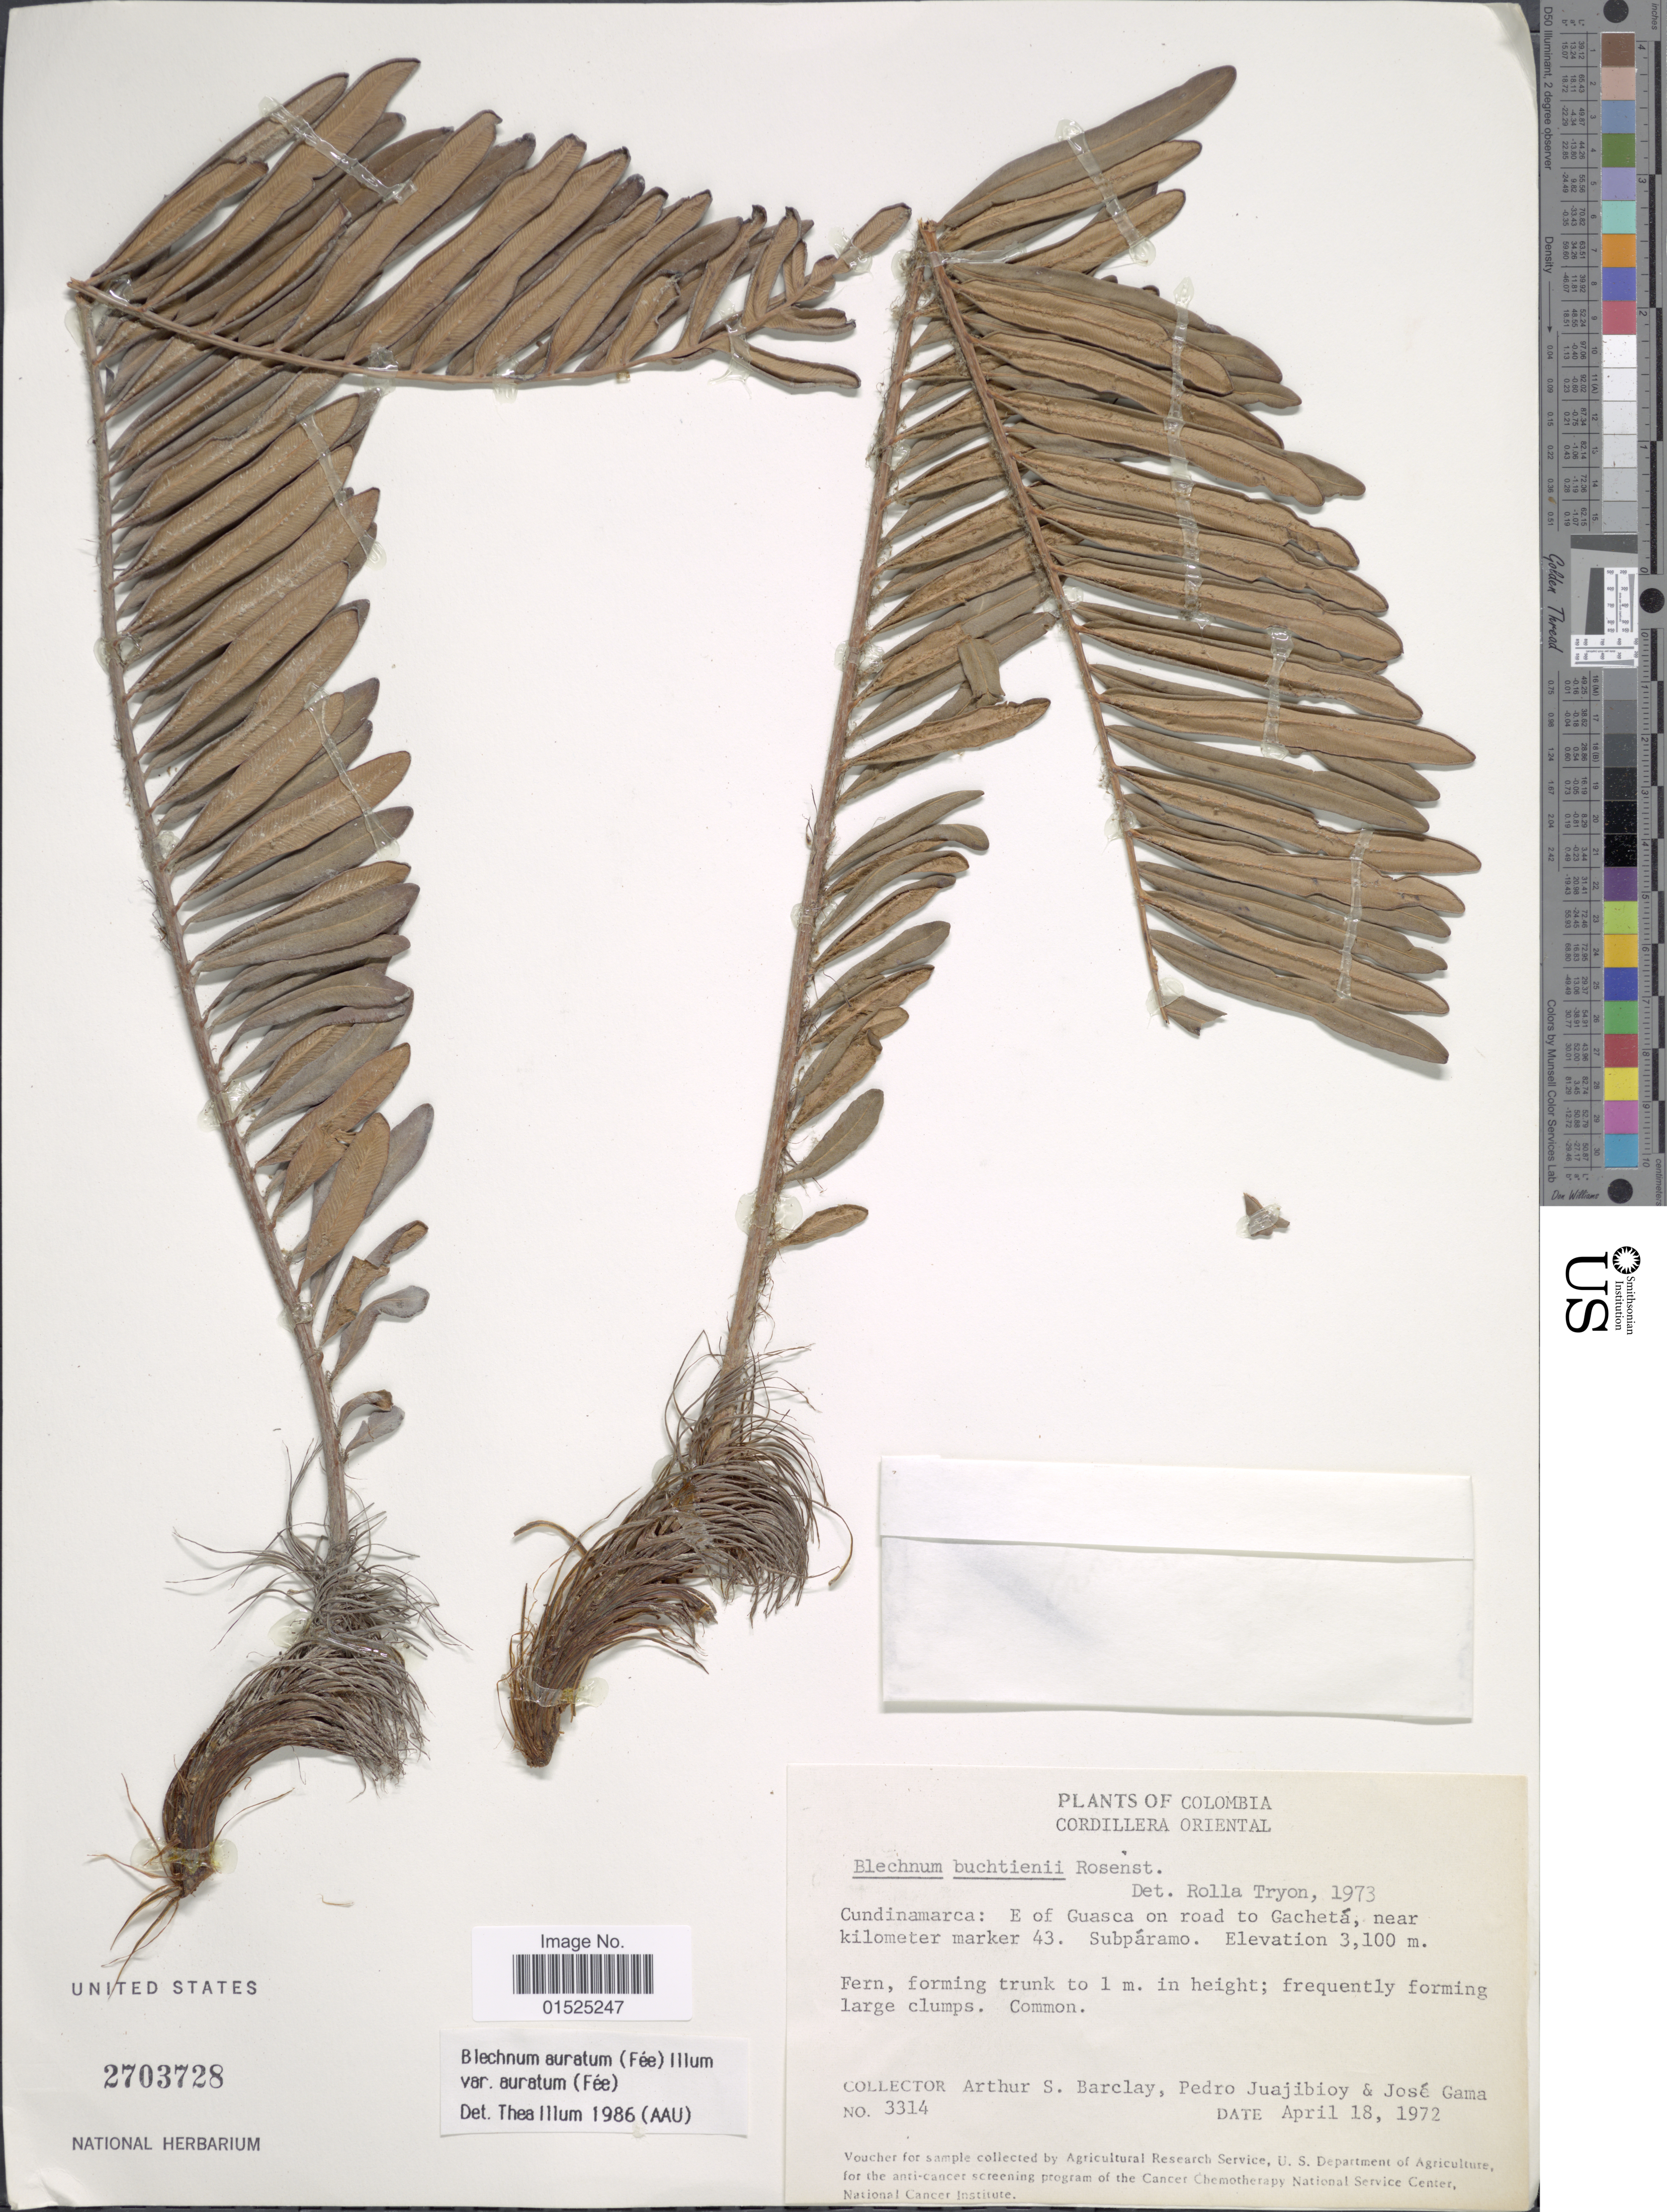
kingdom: Plantae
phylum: Tracheophyta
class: Polypodiopsida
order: Polypodiales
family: Blechnaceae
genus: Blechnum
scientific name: Blechnum auratum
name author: (Fée) R.M. Tryon & Stolze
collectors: A. S. Barclay, P. Juajibioy & J. Gama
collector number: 3314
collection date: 1972-04-18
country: Colombia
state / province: Cundinamarca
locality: Colombia, Corillera Oriental, E of Guasca on road to Gacheta, near kilometer marker 43. Subparamo.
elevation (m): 3100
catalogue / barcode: US 2703728